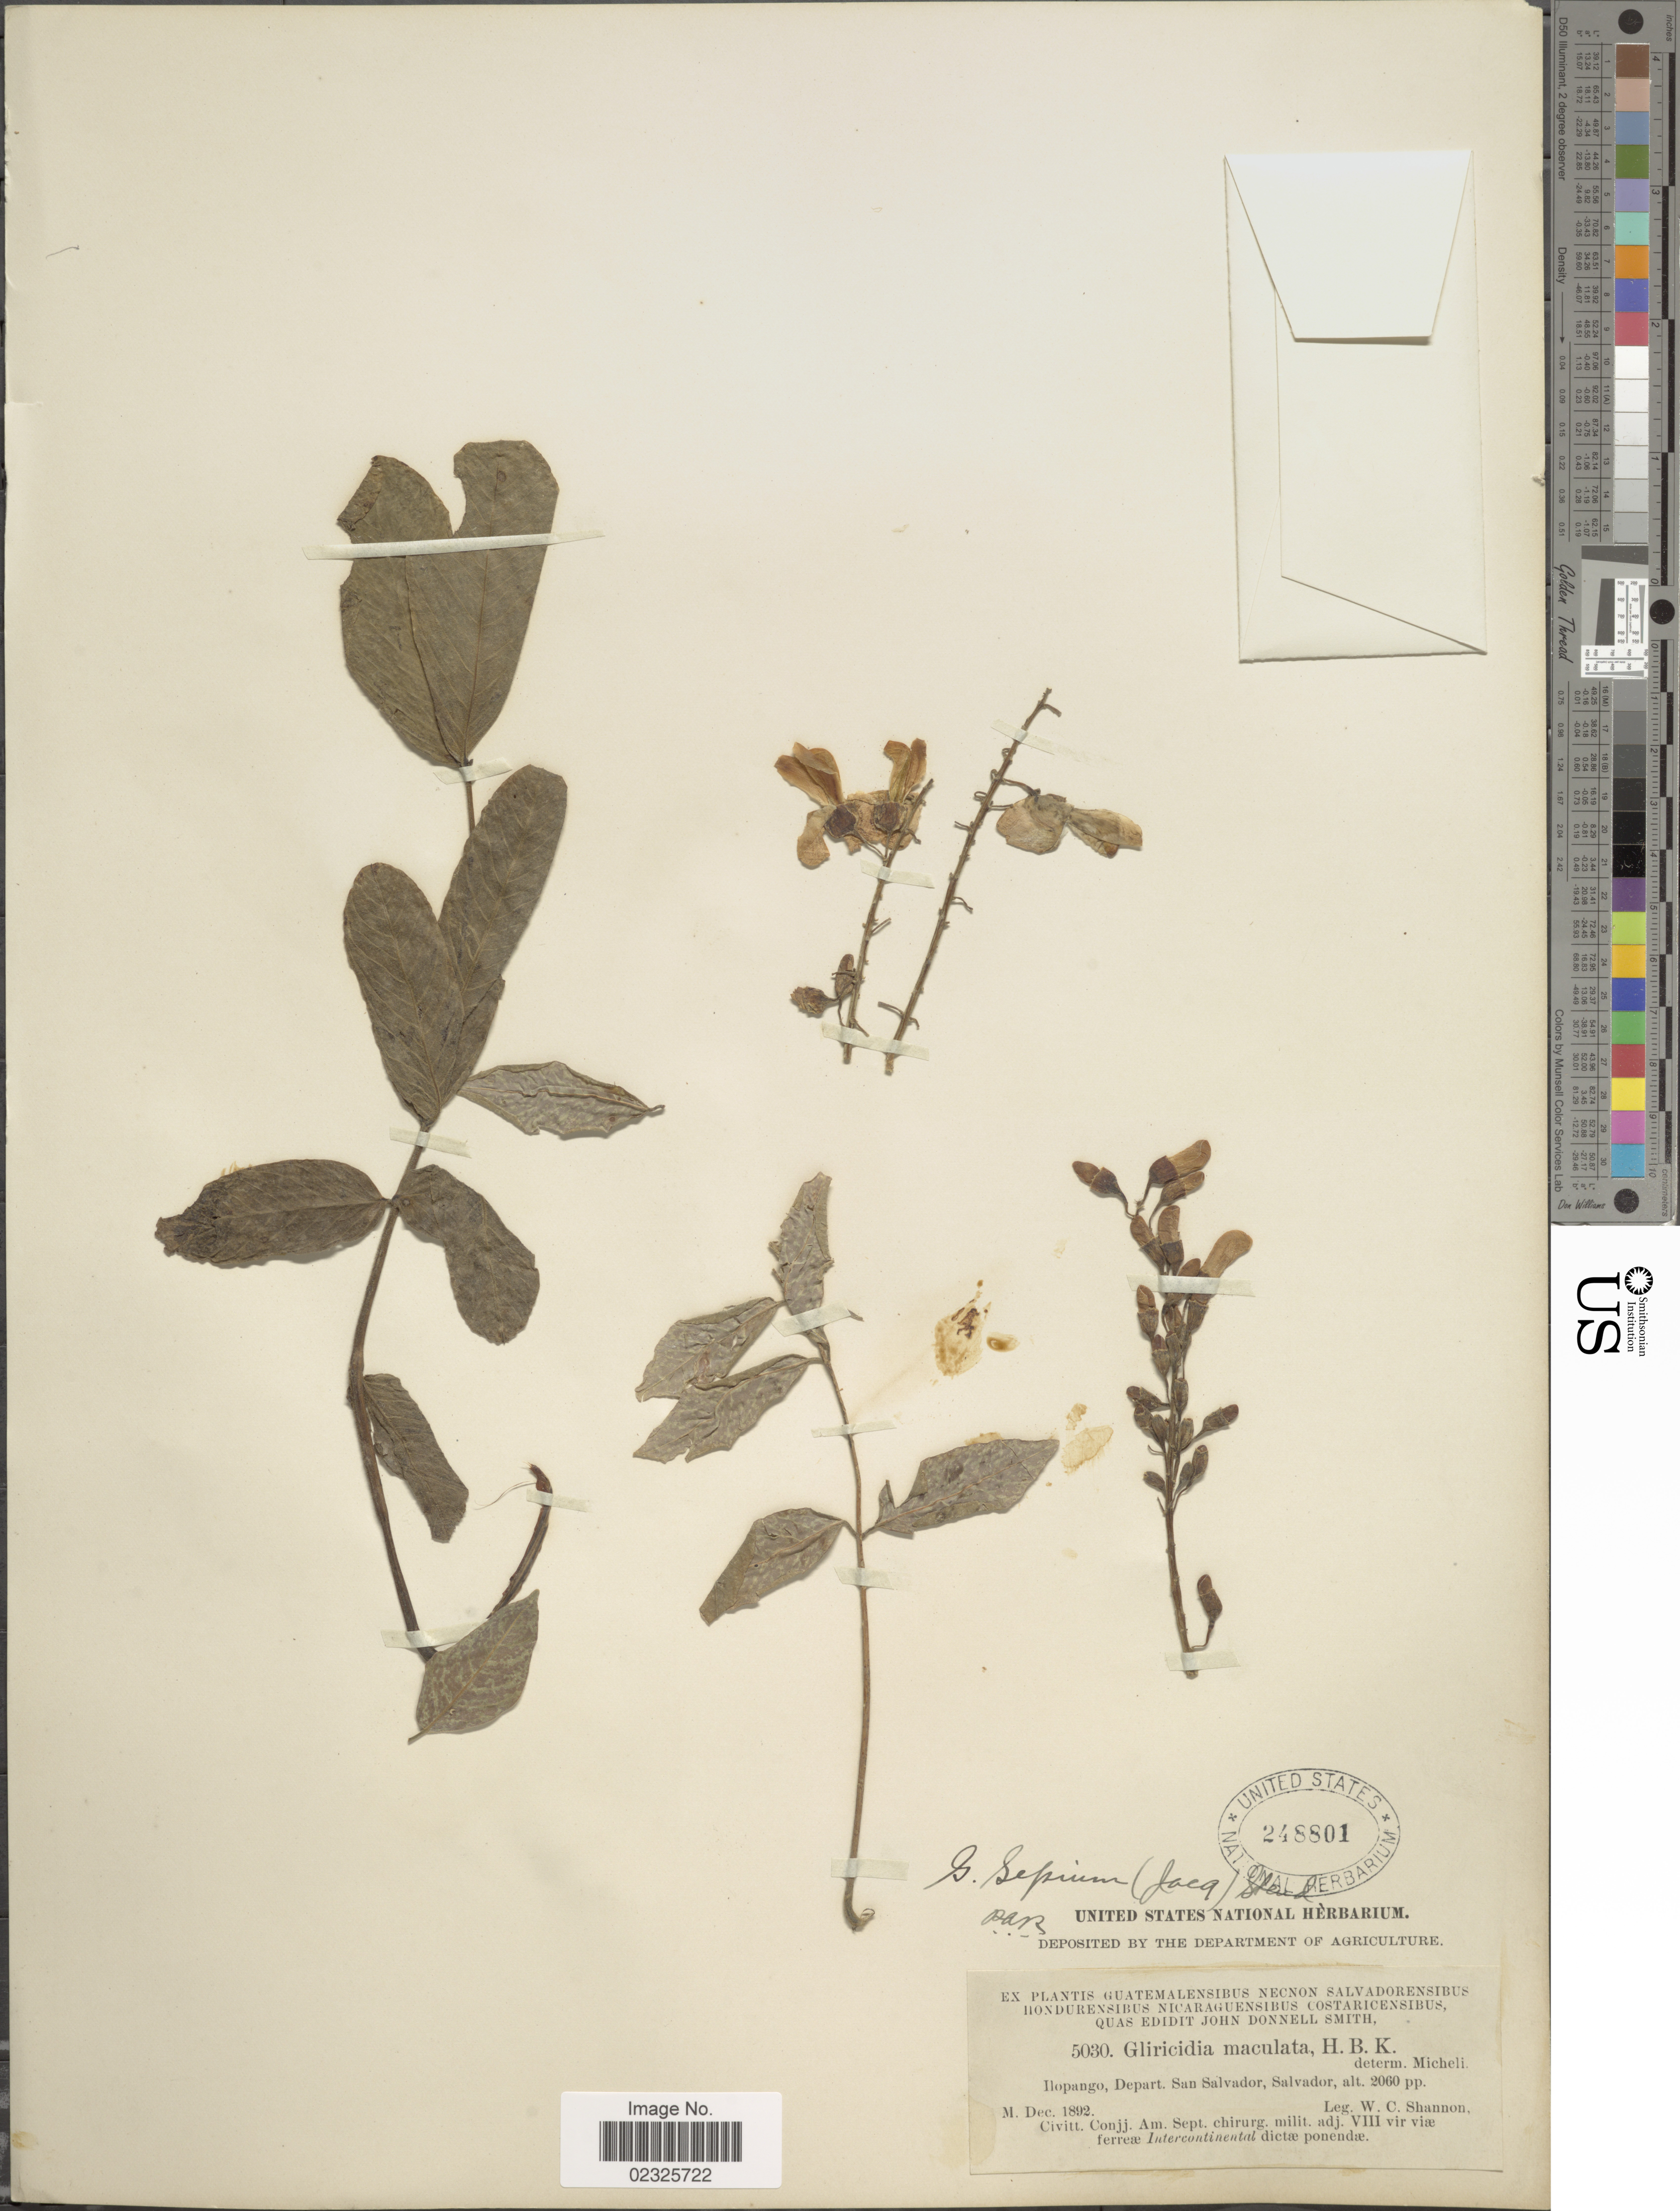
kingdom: Plantae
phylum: Tracheophyta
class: Magnoliopsida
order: Fabales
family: Fabaceae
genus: Gliricidia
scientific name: Gliricidia sepium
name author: (Jacq.) Kunth ex Walp.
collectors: W. C. Shannon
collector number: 5030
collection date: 1892-12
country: El Salvador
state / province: San Salvador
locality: Hopango, Depart. San Salvador, Salvador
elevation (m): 628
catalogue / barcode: US 248801